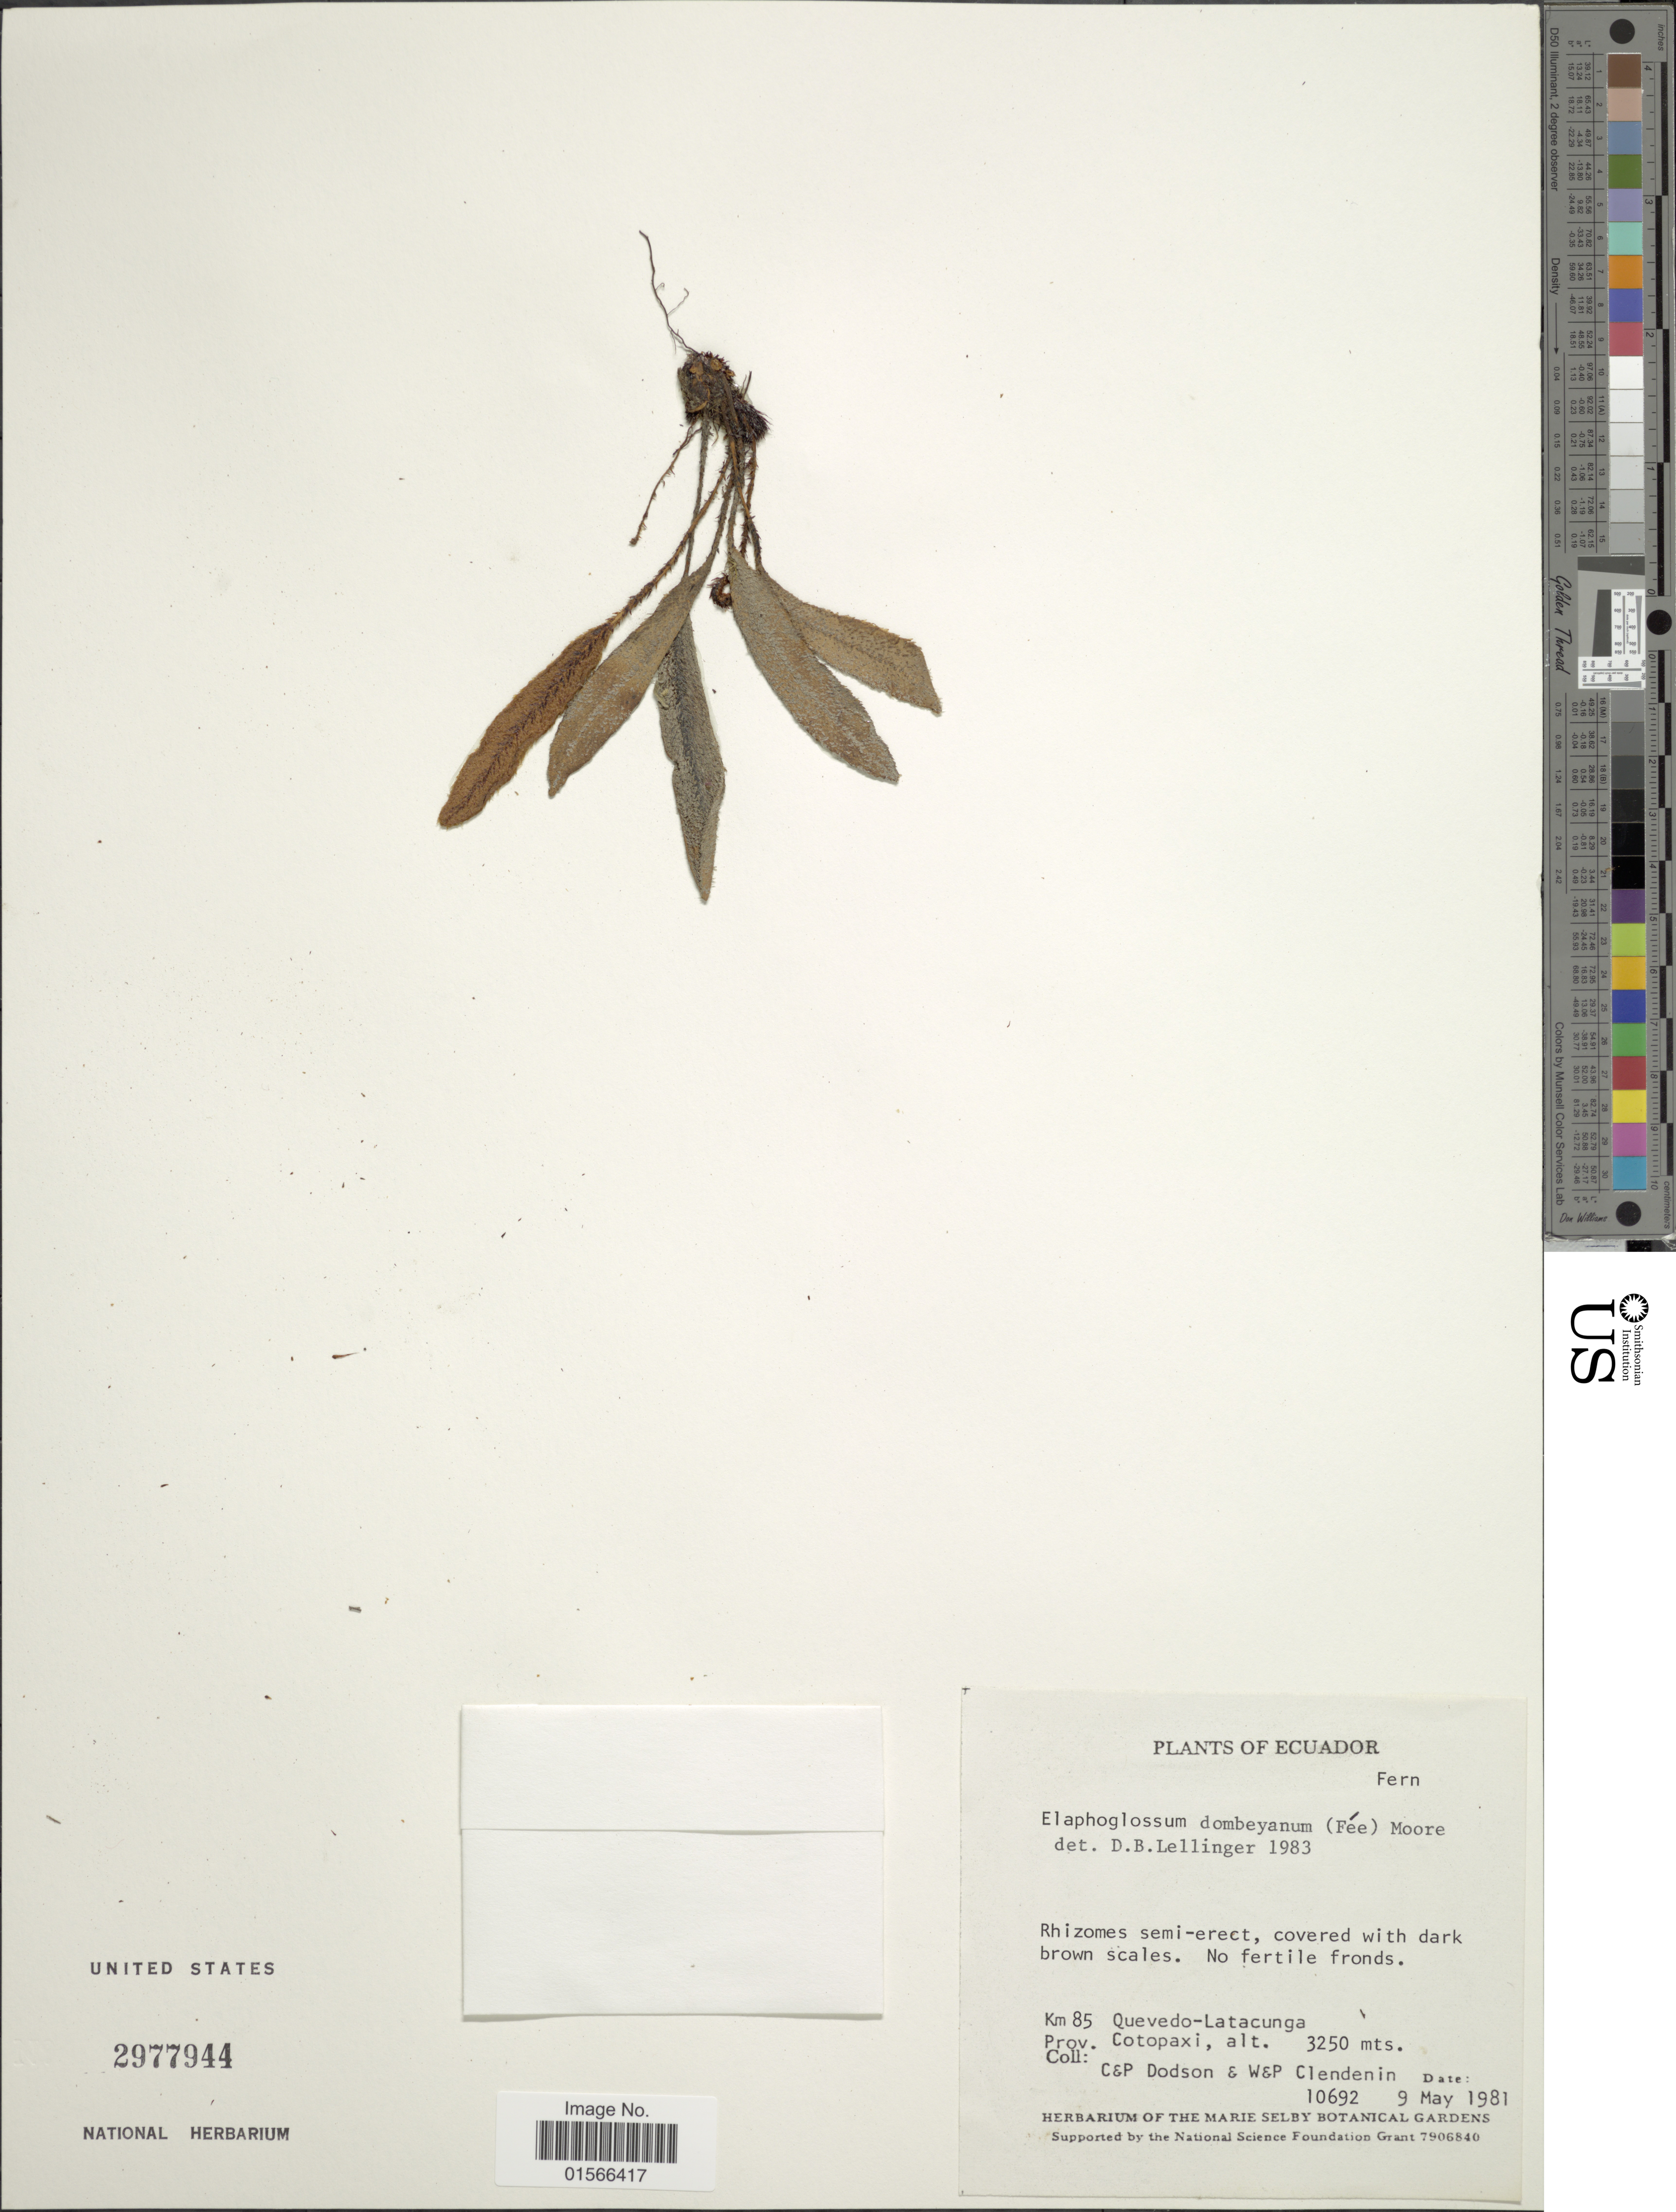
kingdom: Plantae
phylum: Tracheophyta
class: Polypodiopsida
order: Polypodiales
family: Dryopteridaceae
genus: Elaphoglossum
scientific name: Elaphoglossum dombeyanum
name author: (Fée) T.B. Moore & Houlston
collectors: C. Dodson, P. M. Dodson, W. Clendenin & P. Clendenin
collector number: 10692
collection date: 1981-05-09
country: Ecuador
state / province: Cotopaxi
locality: Km 85 Quevedo-Latacunga Prov. Cotopaxi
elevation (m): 3250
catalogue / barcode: US 2977944